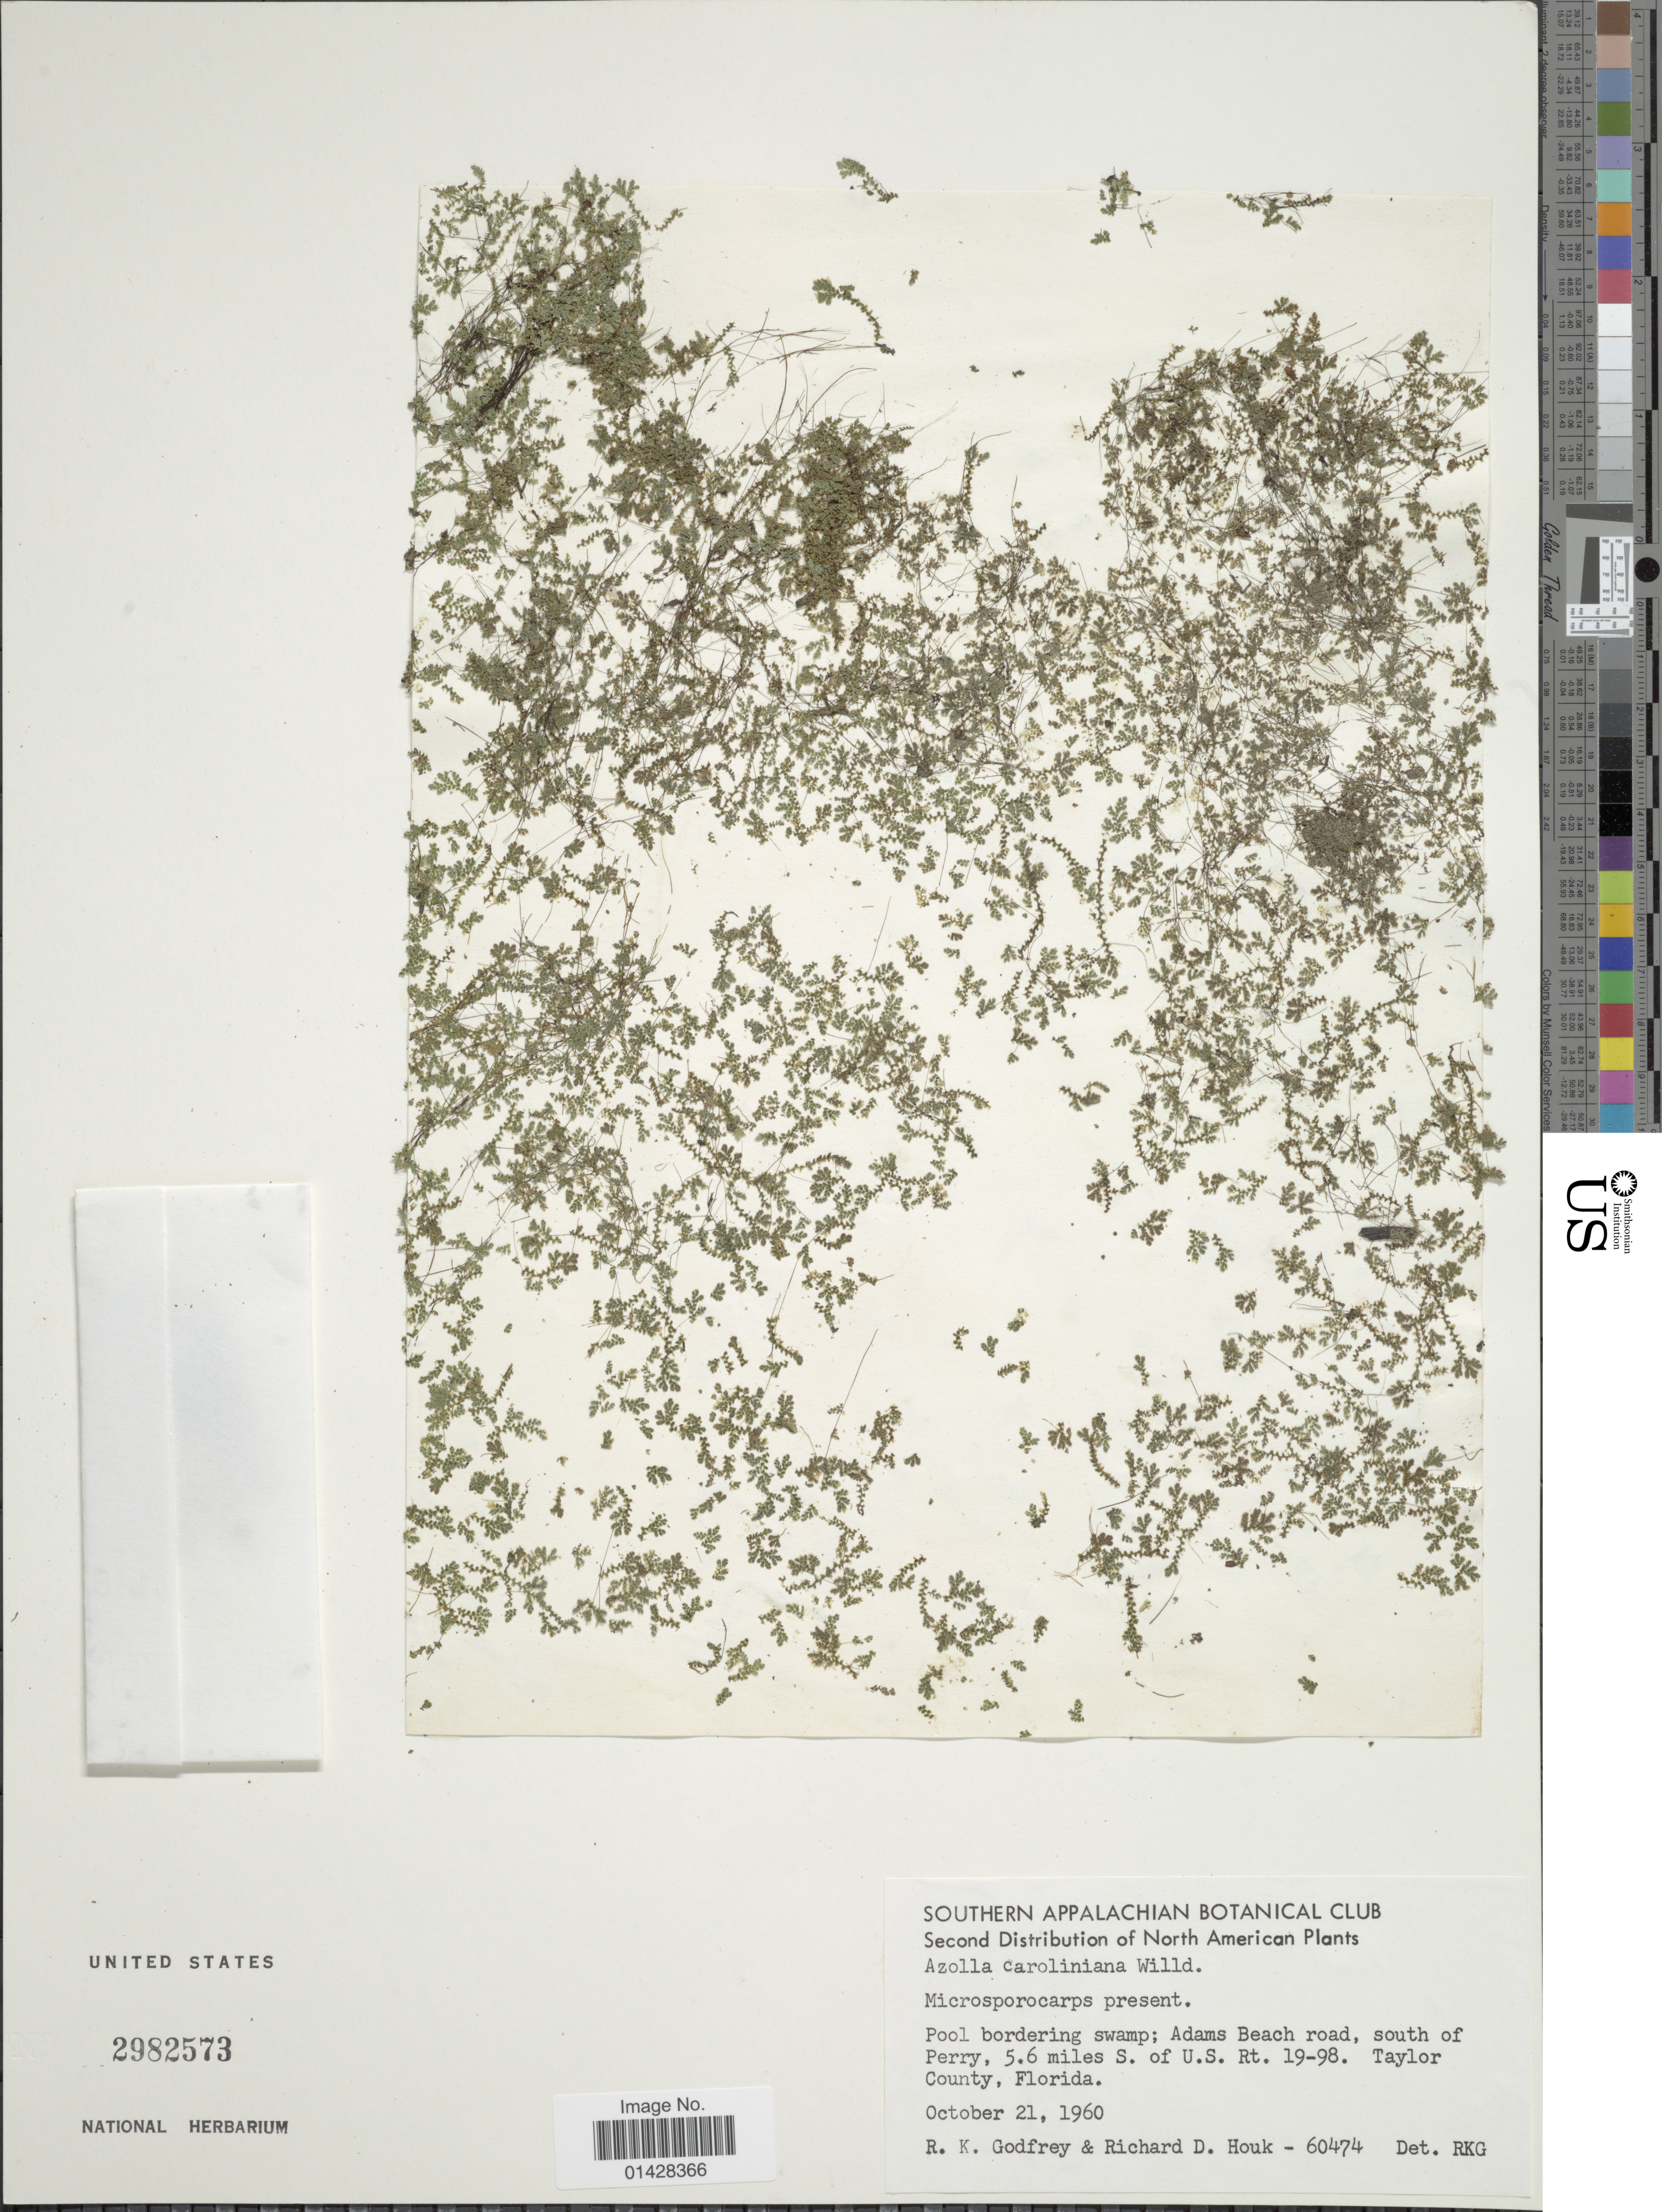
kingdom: Plantae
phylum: Tracheophyta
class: Polypodiopsida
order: Salviniales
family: Salviniaceae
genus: Azolla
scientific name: Azolla caroliniana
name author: Willd.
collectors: R. K. Godfrey & R. Houk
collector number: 60474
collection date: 1960-10-21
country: United States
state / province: Florida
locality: Second Distribution of North American, Pool bordering swamp; Adams Beach road, south of Perry, 5.6 miles S of U.S. Rt 19-98. Taylor County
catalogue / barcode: US 2982573